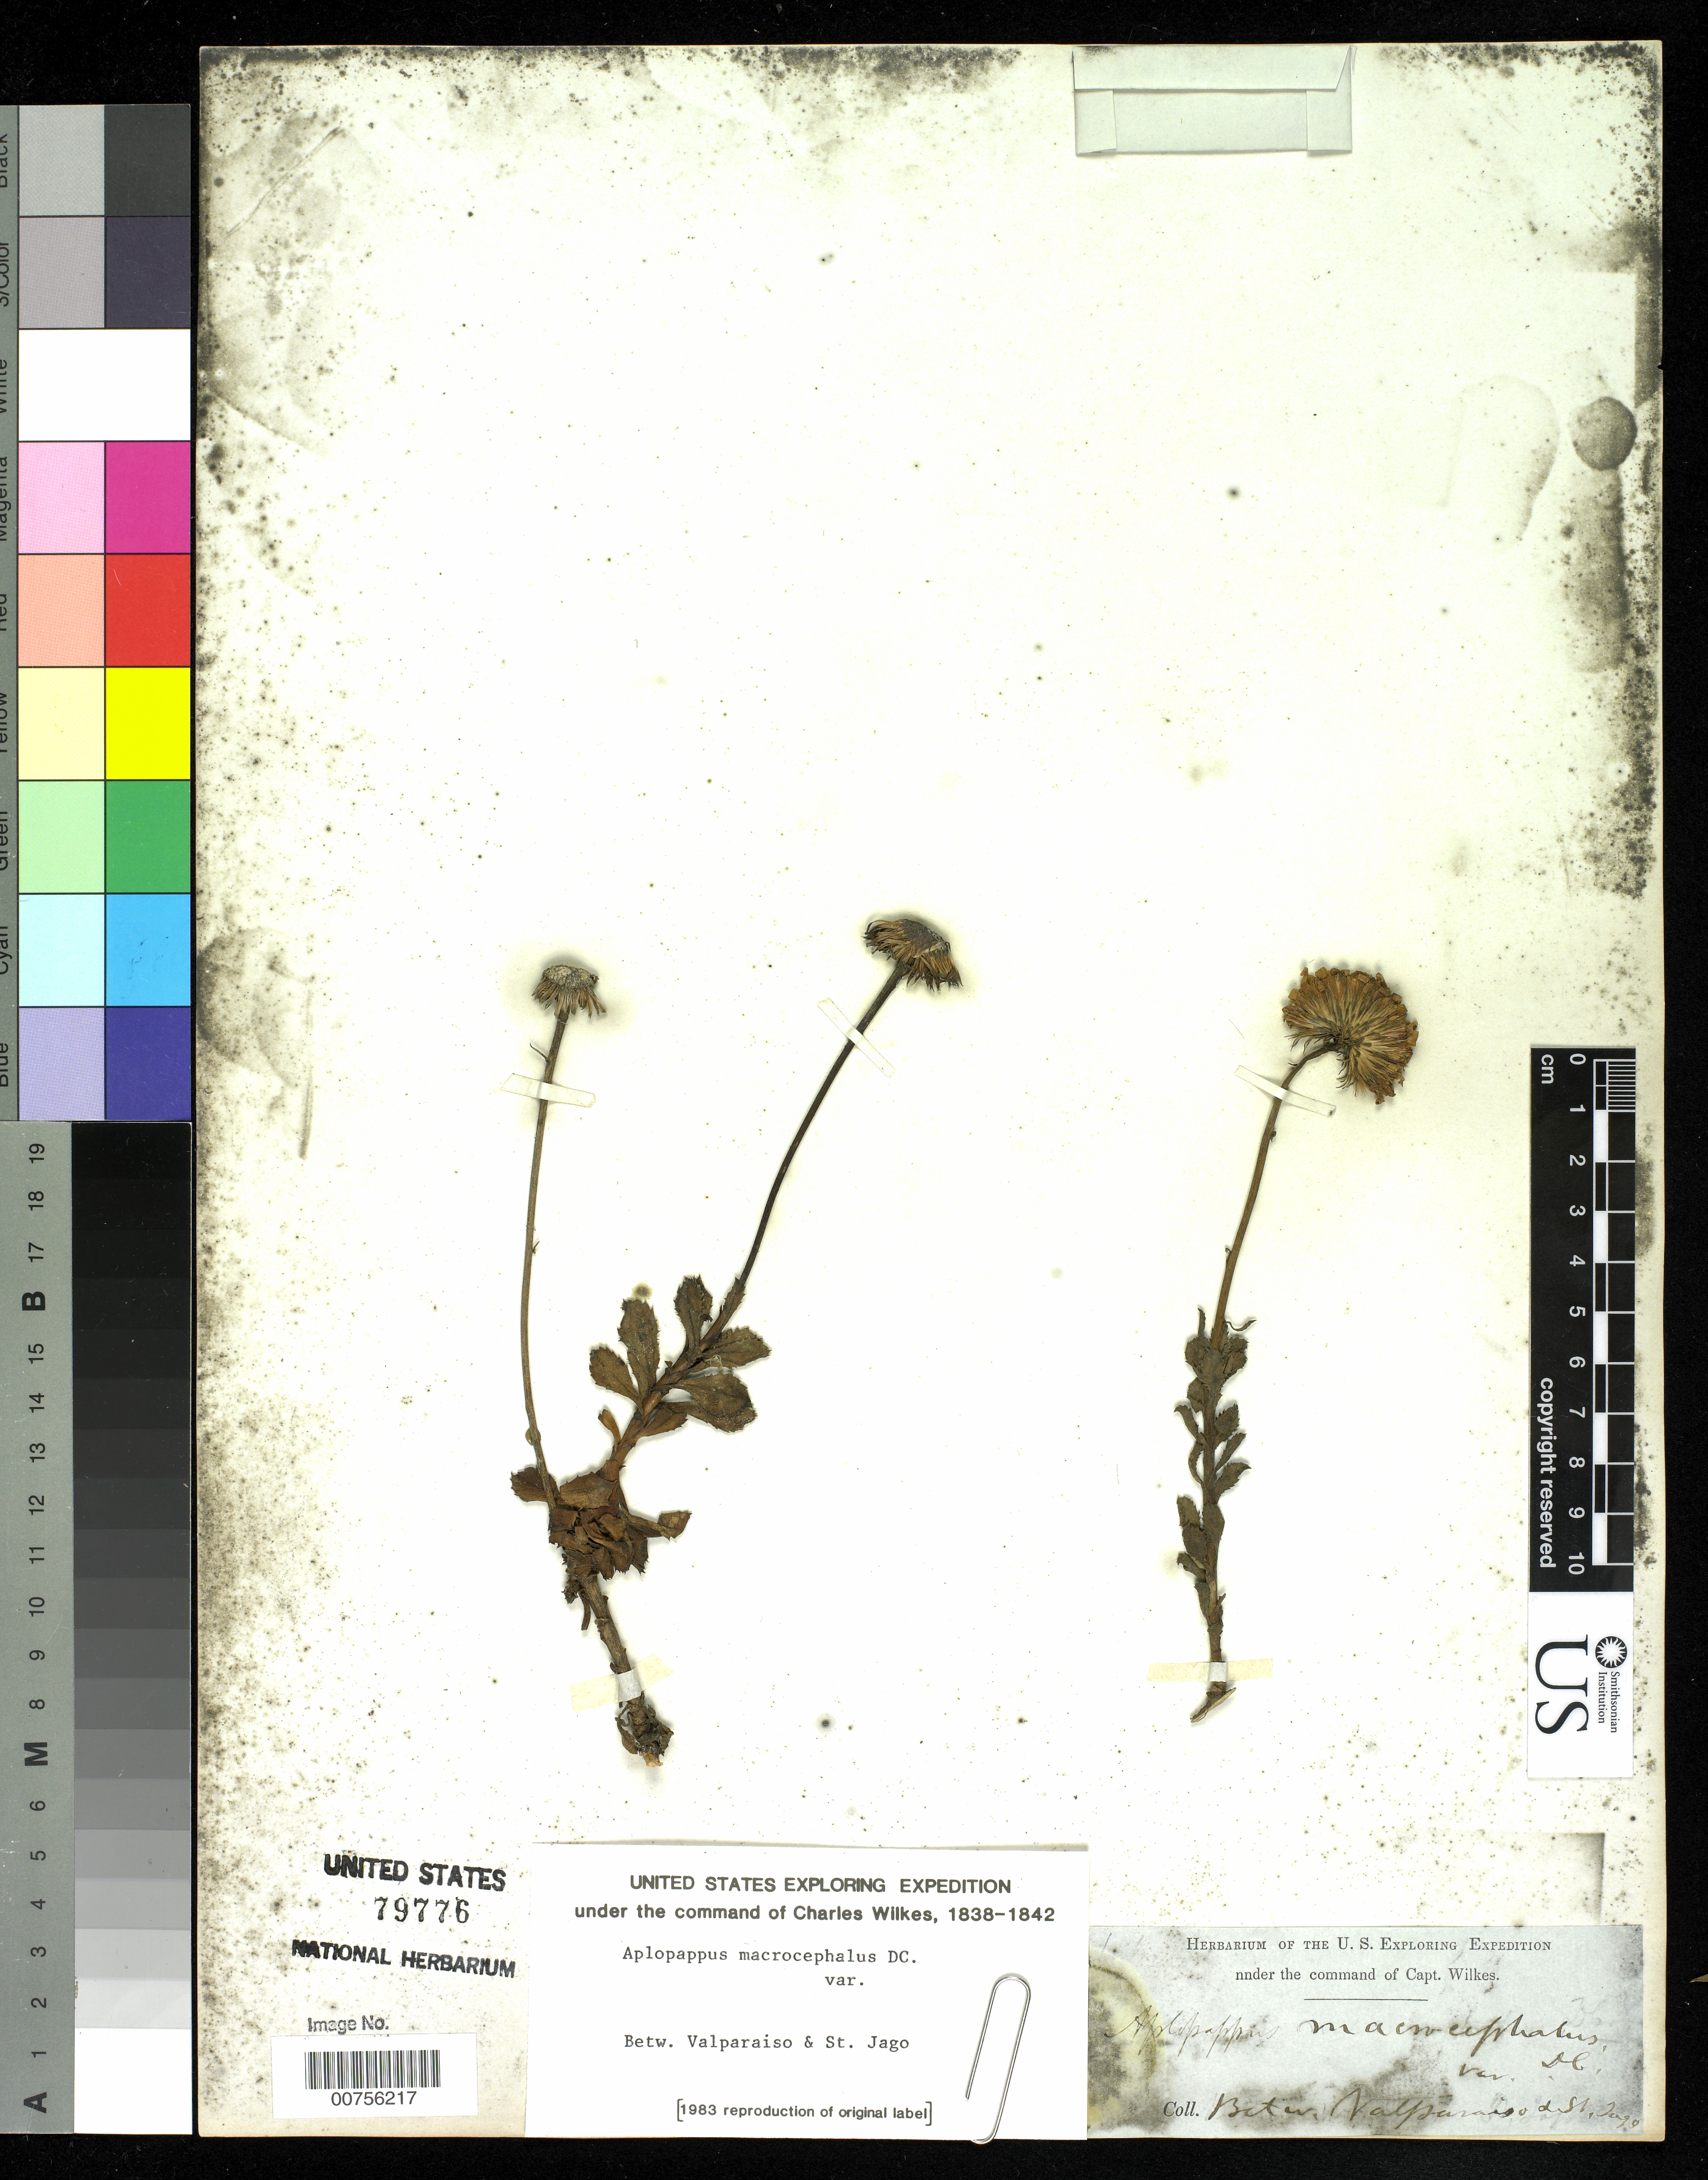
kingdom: Plantae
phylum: Tracheophyta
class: Magnoliopsida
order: Asterales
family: Asteraceae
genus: Haplopappus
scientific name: Haplopappus macrocephalus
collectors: Wilkes Explor. Exped.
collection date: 1838/1842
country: Chile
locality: Between Valparaiso and St. Jago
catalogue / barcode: US 79776